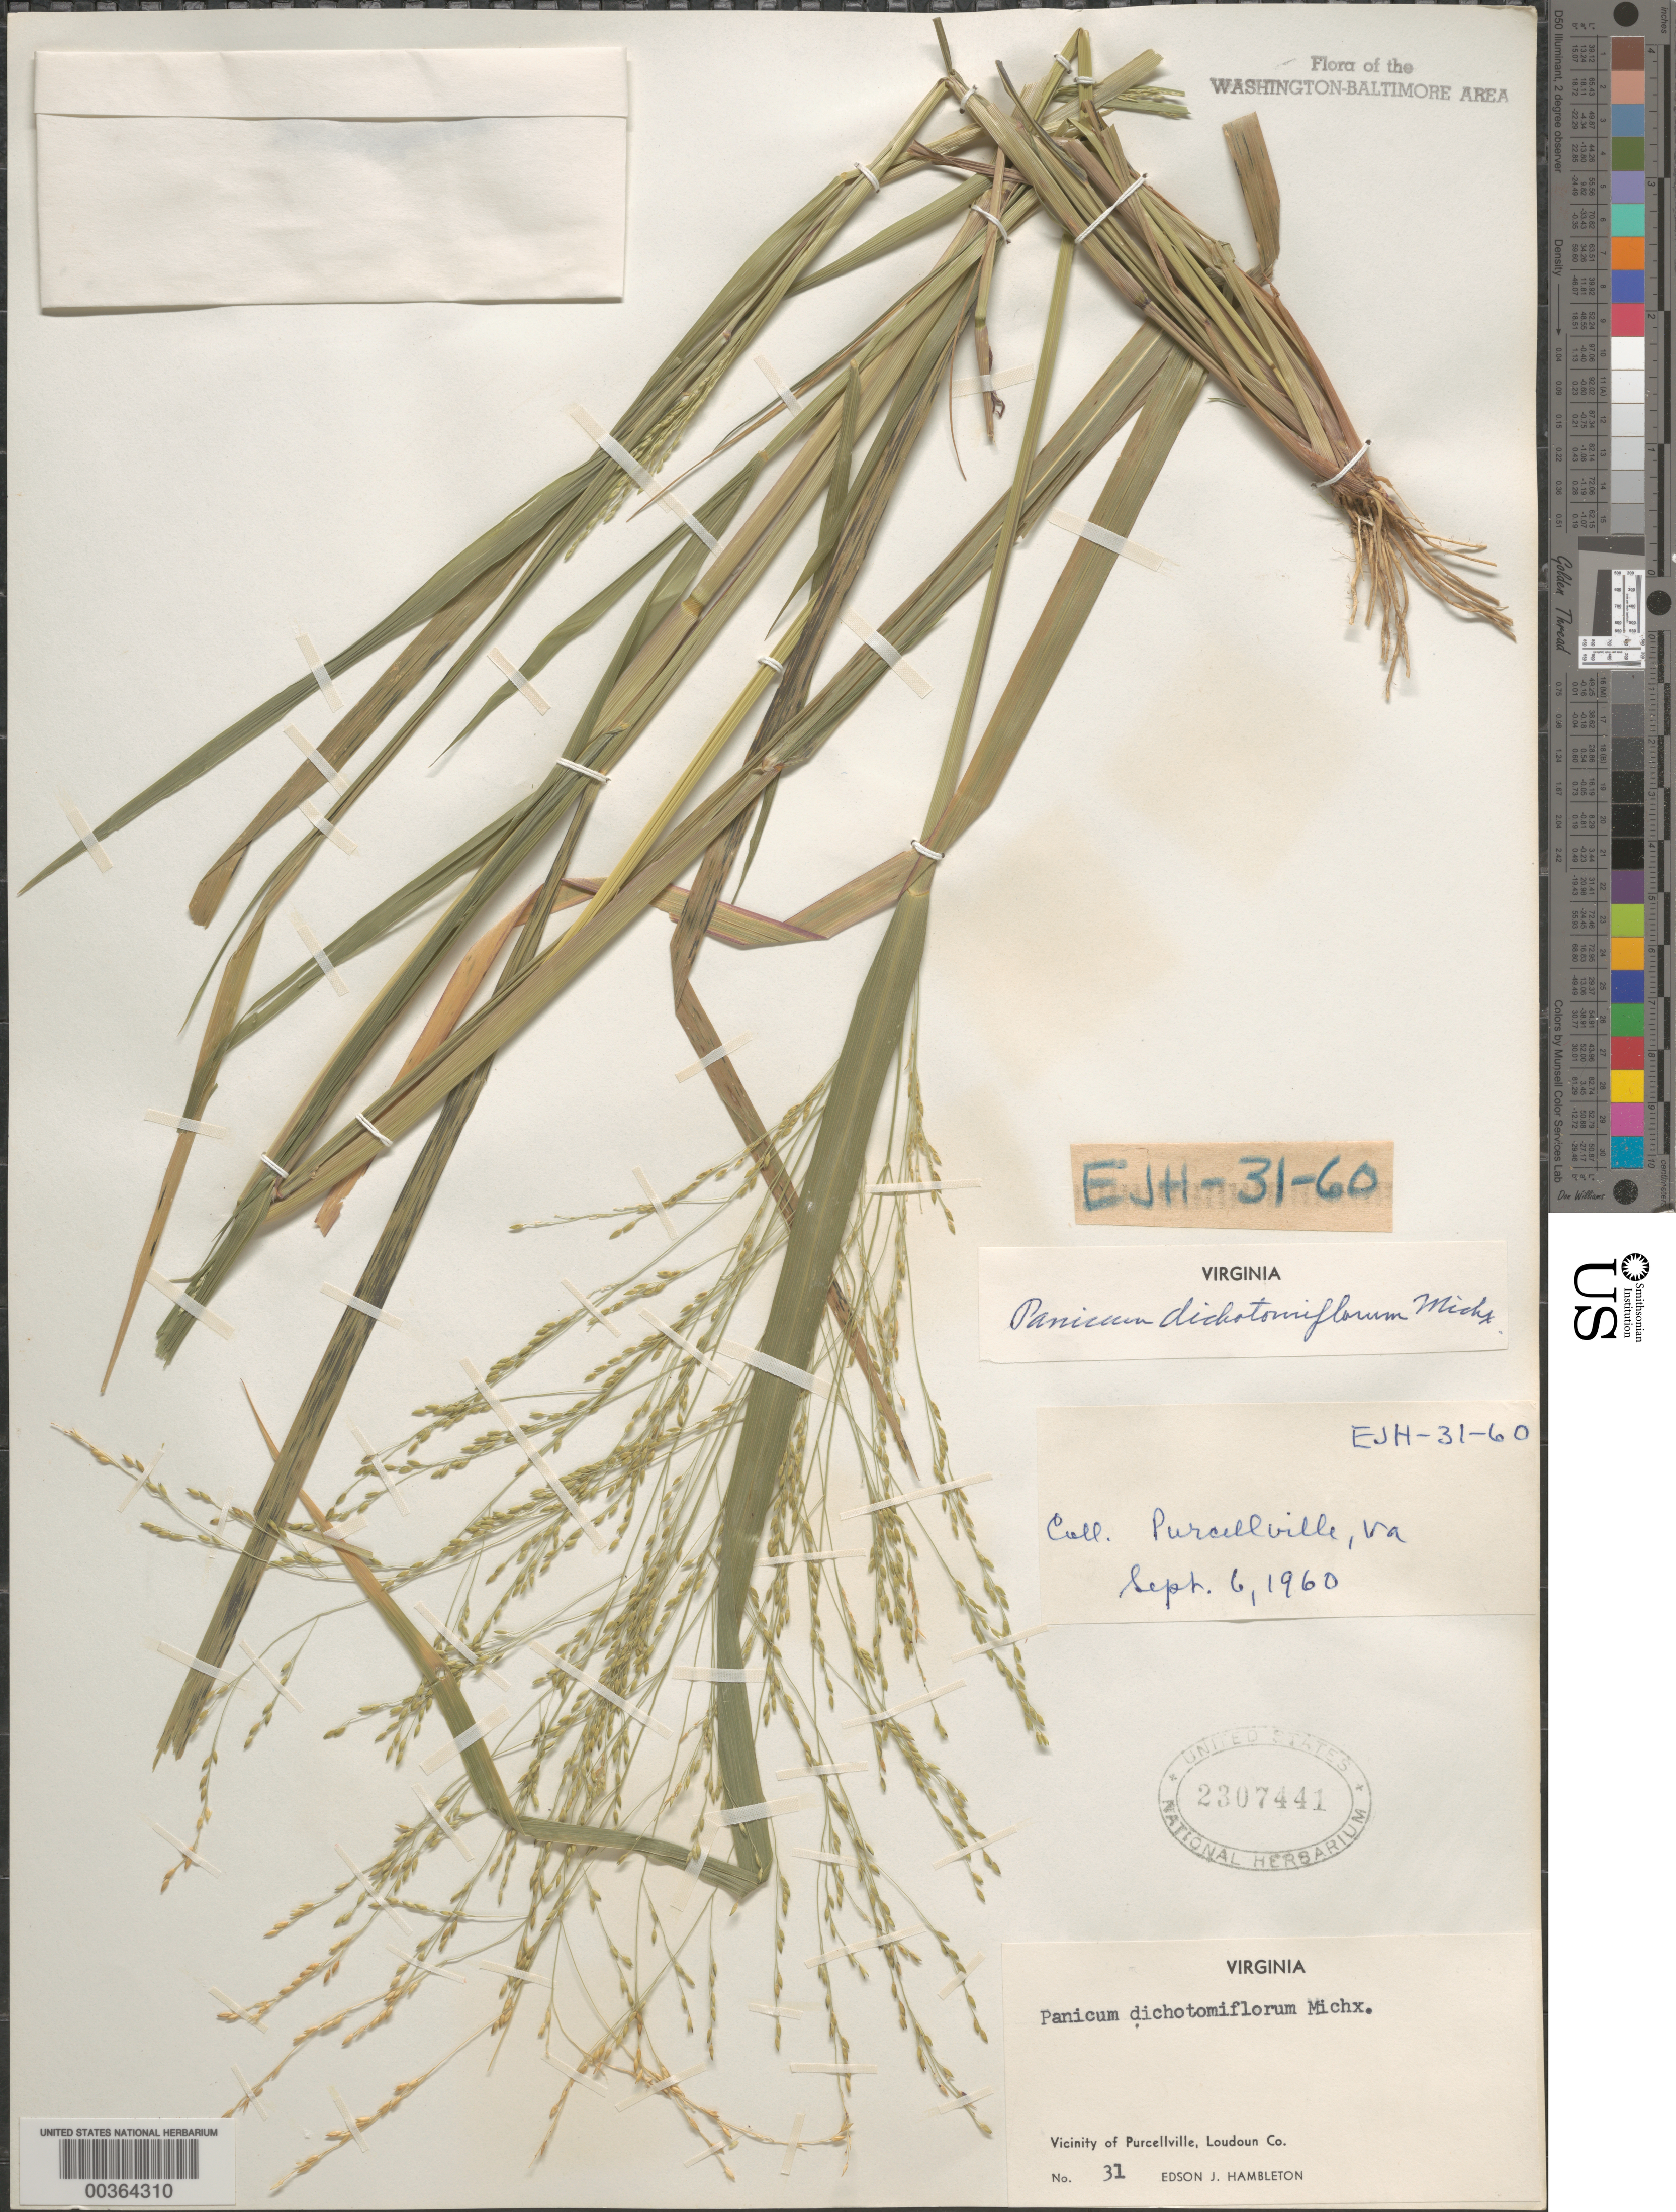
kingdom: Plantae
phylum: Tracheophyta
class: Liliopsida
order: Poales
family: Poaceae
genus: Panicum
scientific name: Panicum dichotomiflorum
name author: Michx.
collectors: E. Hambleton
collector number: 31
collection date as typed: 06 Sep 1960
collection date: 1960-09-06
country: United States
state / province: Virginia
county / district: Loudoun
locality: Purcellville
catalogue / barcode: US 2307441